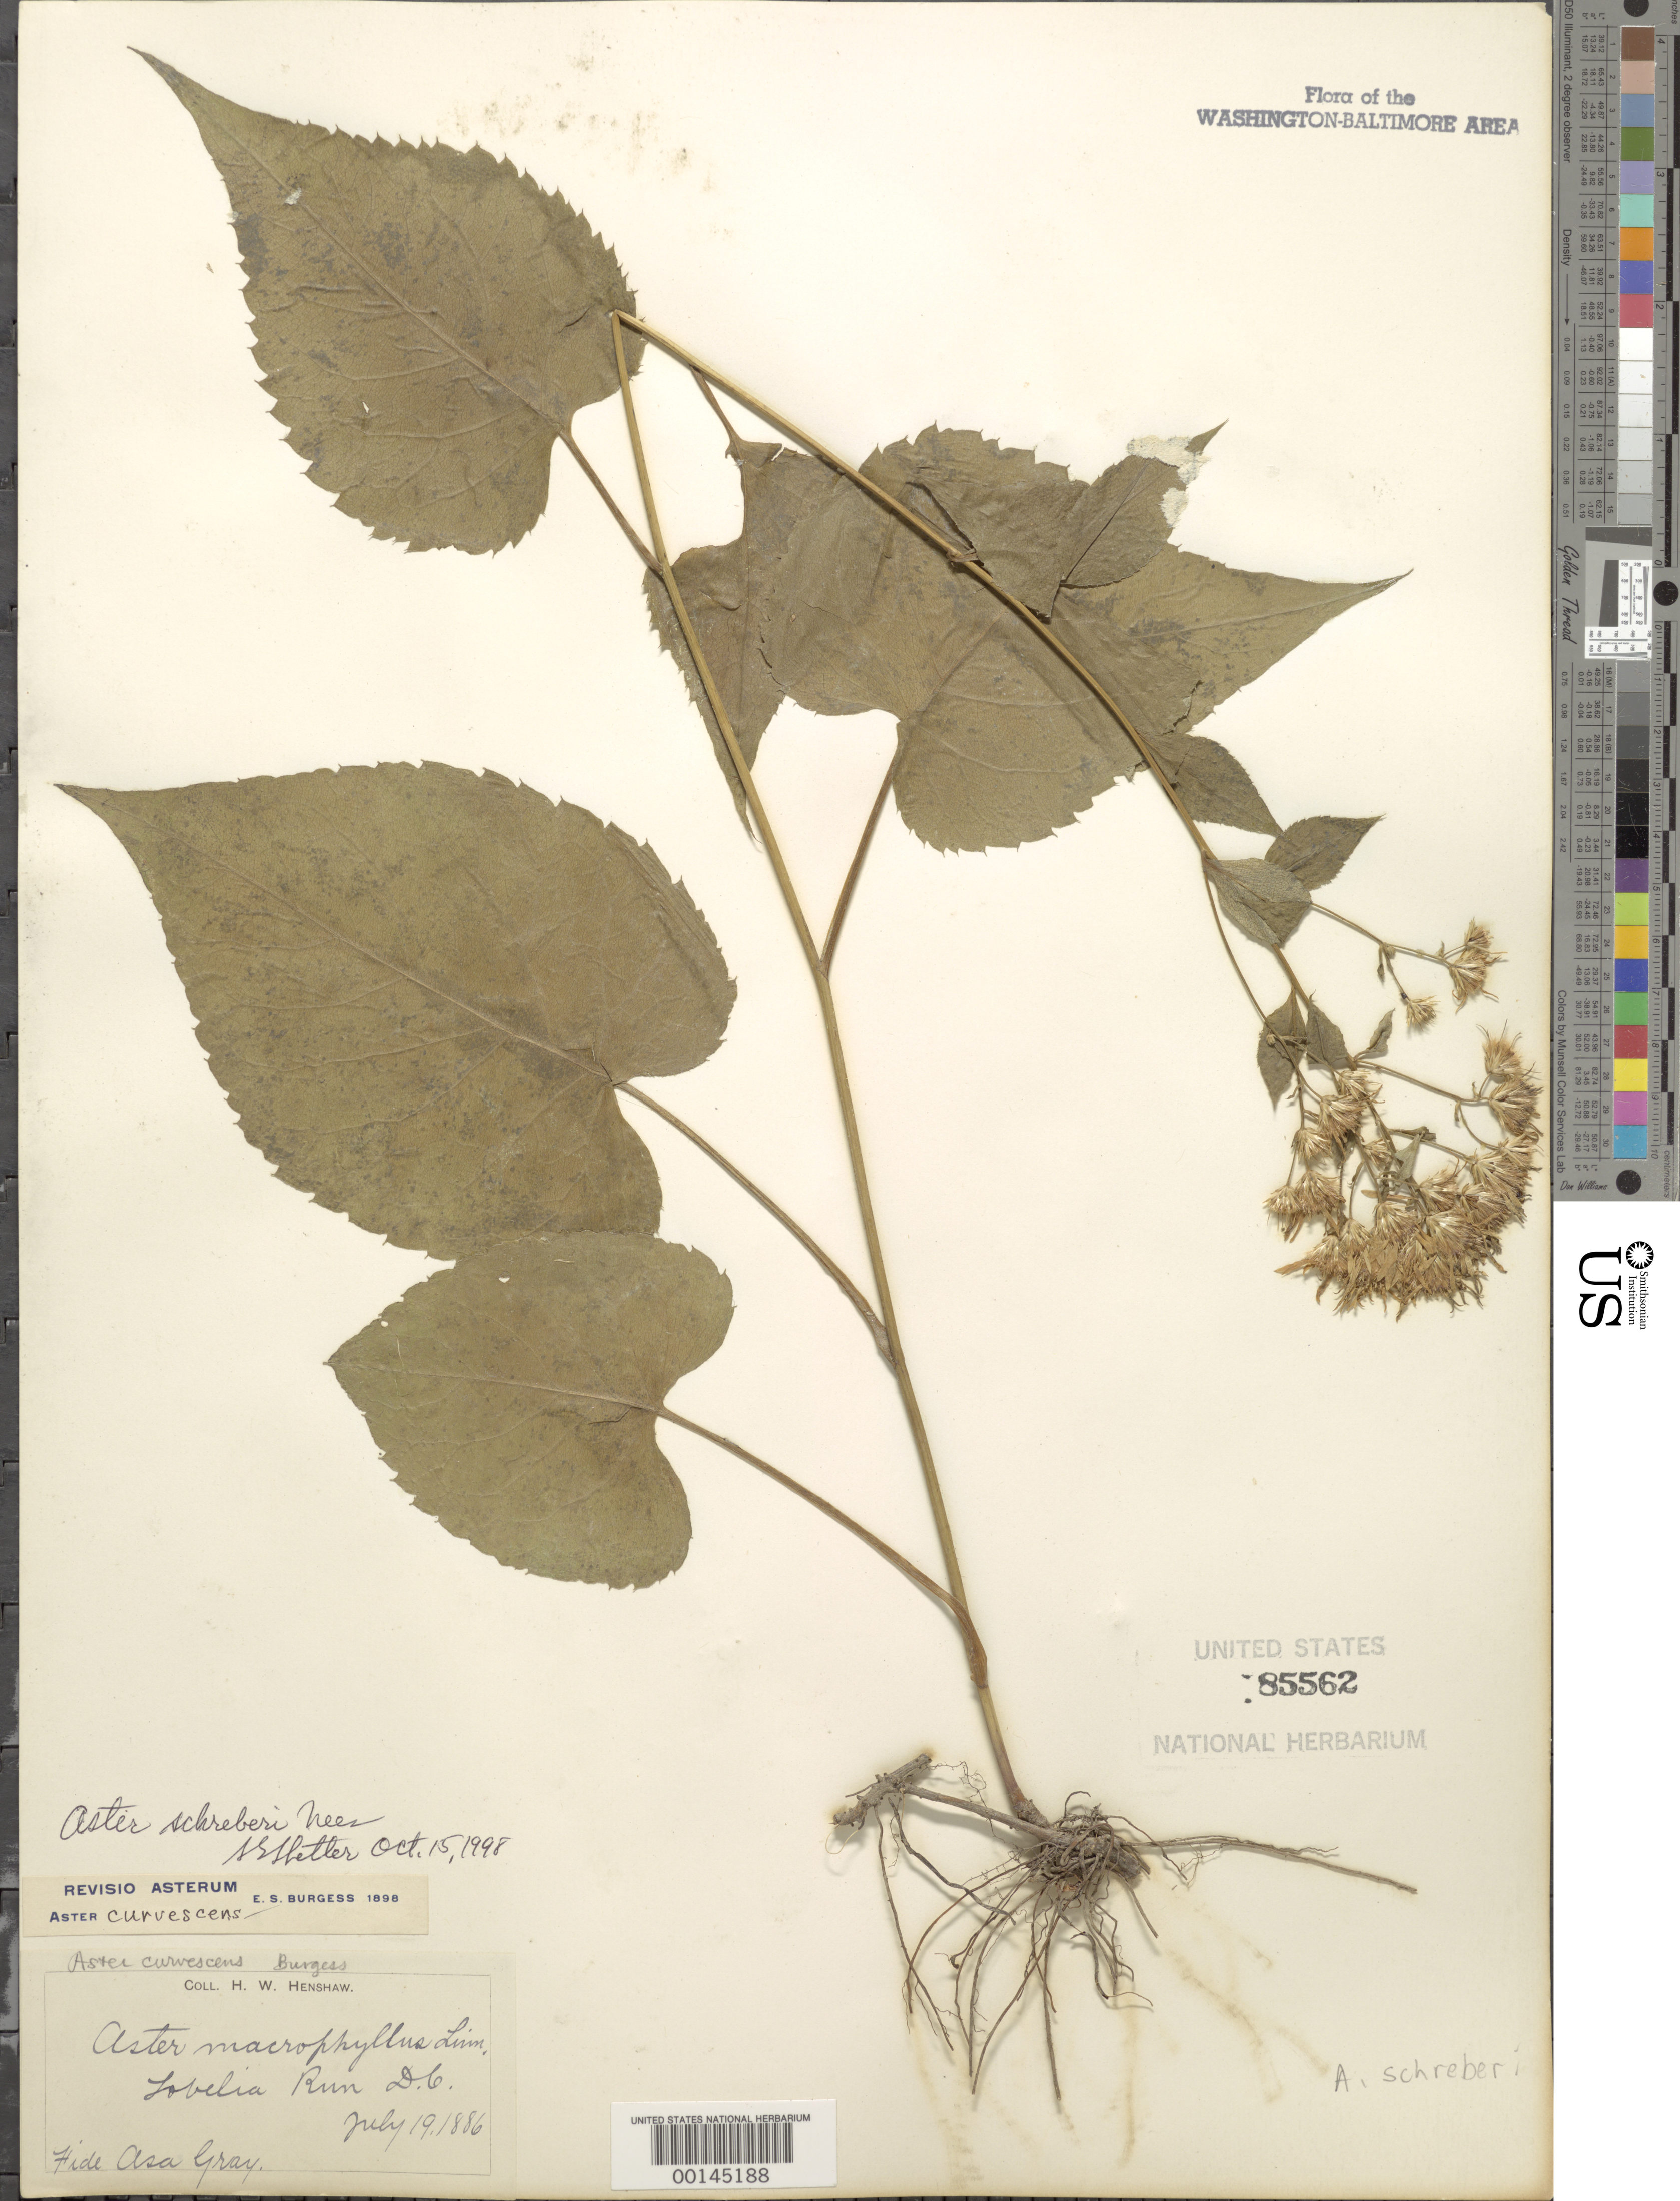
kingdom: Plantae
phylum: Tracheophyta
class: Magnoliopsida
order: Asterales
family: Asteraceae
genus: Eurybia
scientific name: Eurybia schreberi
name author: (Nees) Nees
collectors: H. Henshaw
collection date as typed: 19 Jul 1886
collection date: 1886-07-19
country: United States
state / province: District of Columbia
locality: Lobelia Run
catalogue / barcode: US 85562